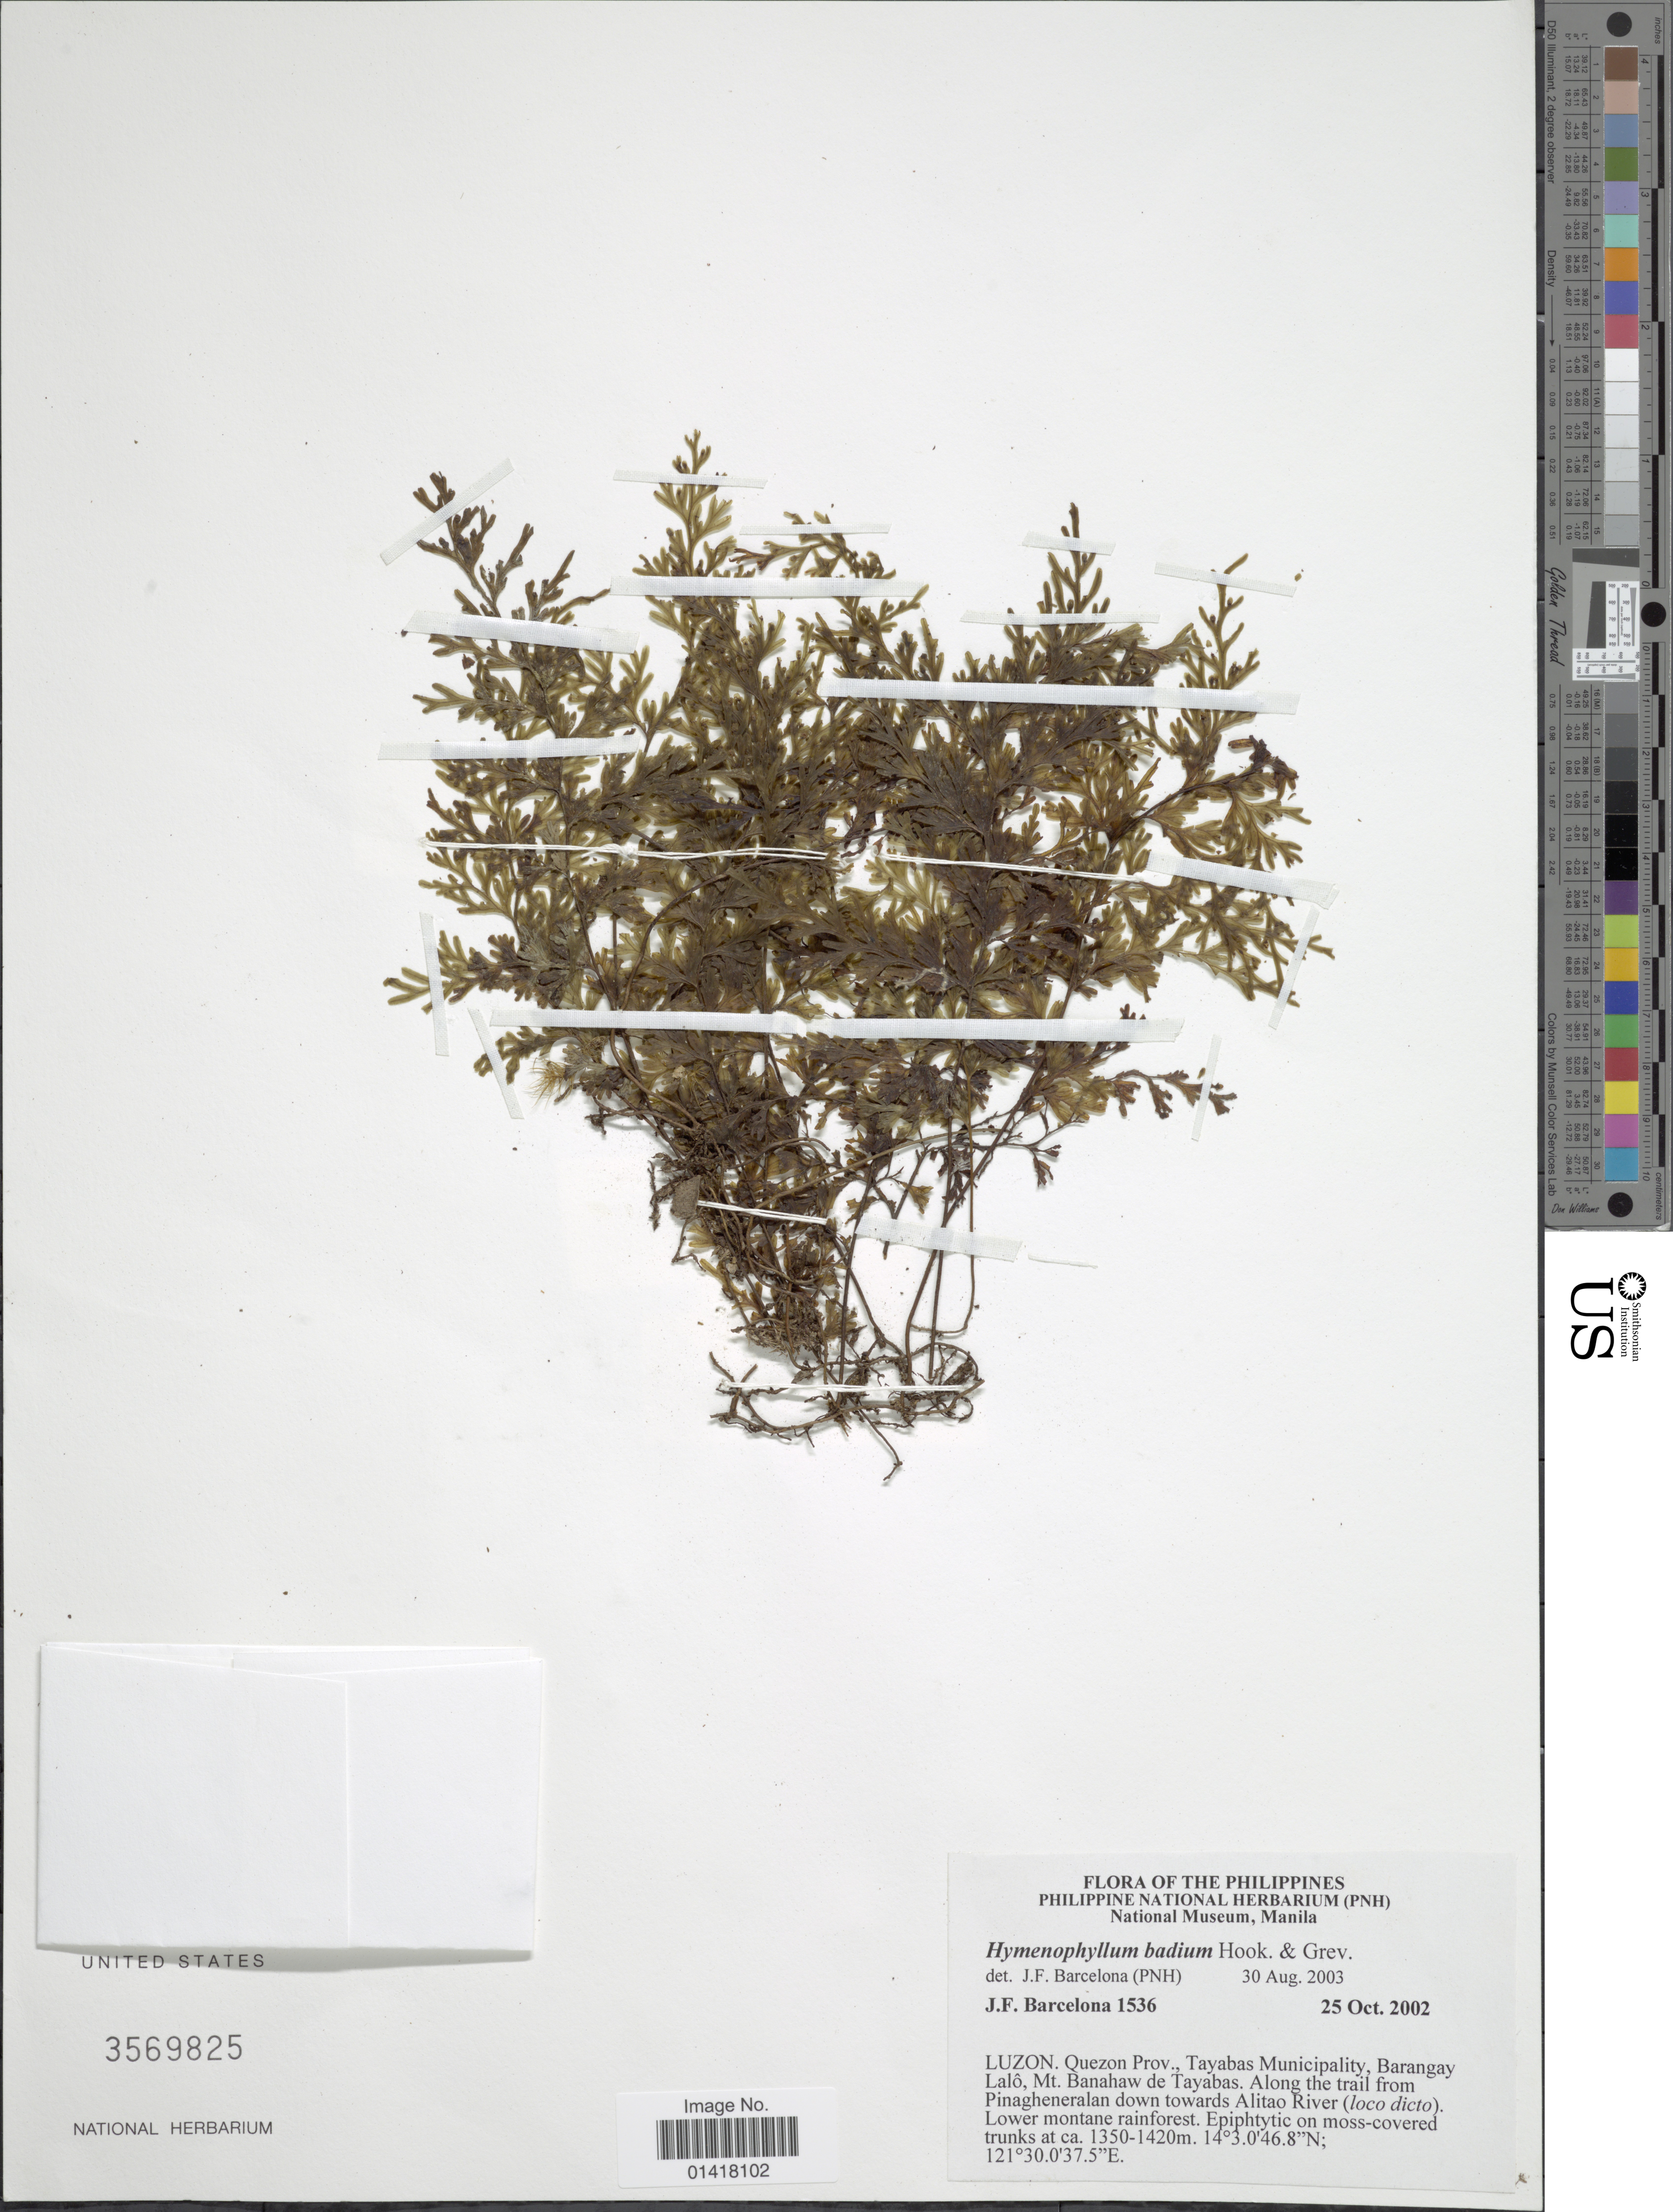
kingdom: Plantae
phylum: Tracheophyta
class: Polypodiopsida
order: Hymenophyllales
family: Hymenophyllaceae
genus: Hymenophyllum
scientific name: Hymenophyllum badium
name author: Hook. & Grev.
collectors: J. F. Barcelona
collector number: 1536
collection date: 2002-10-25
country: Philippines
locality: Luzon. Quezon Prov. Tayabas Municipality, Barangay Lalo, Mt. Banahaw de Tayabas, Along the trail from Pinagheneralan down towards Alitao River (loco dicto)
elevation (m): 1350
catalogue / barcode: US 3569825